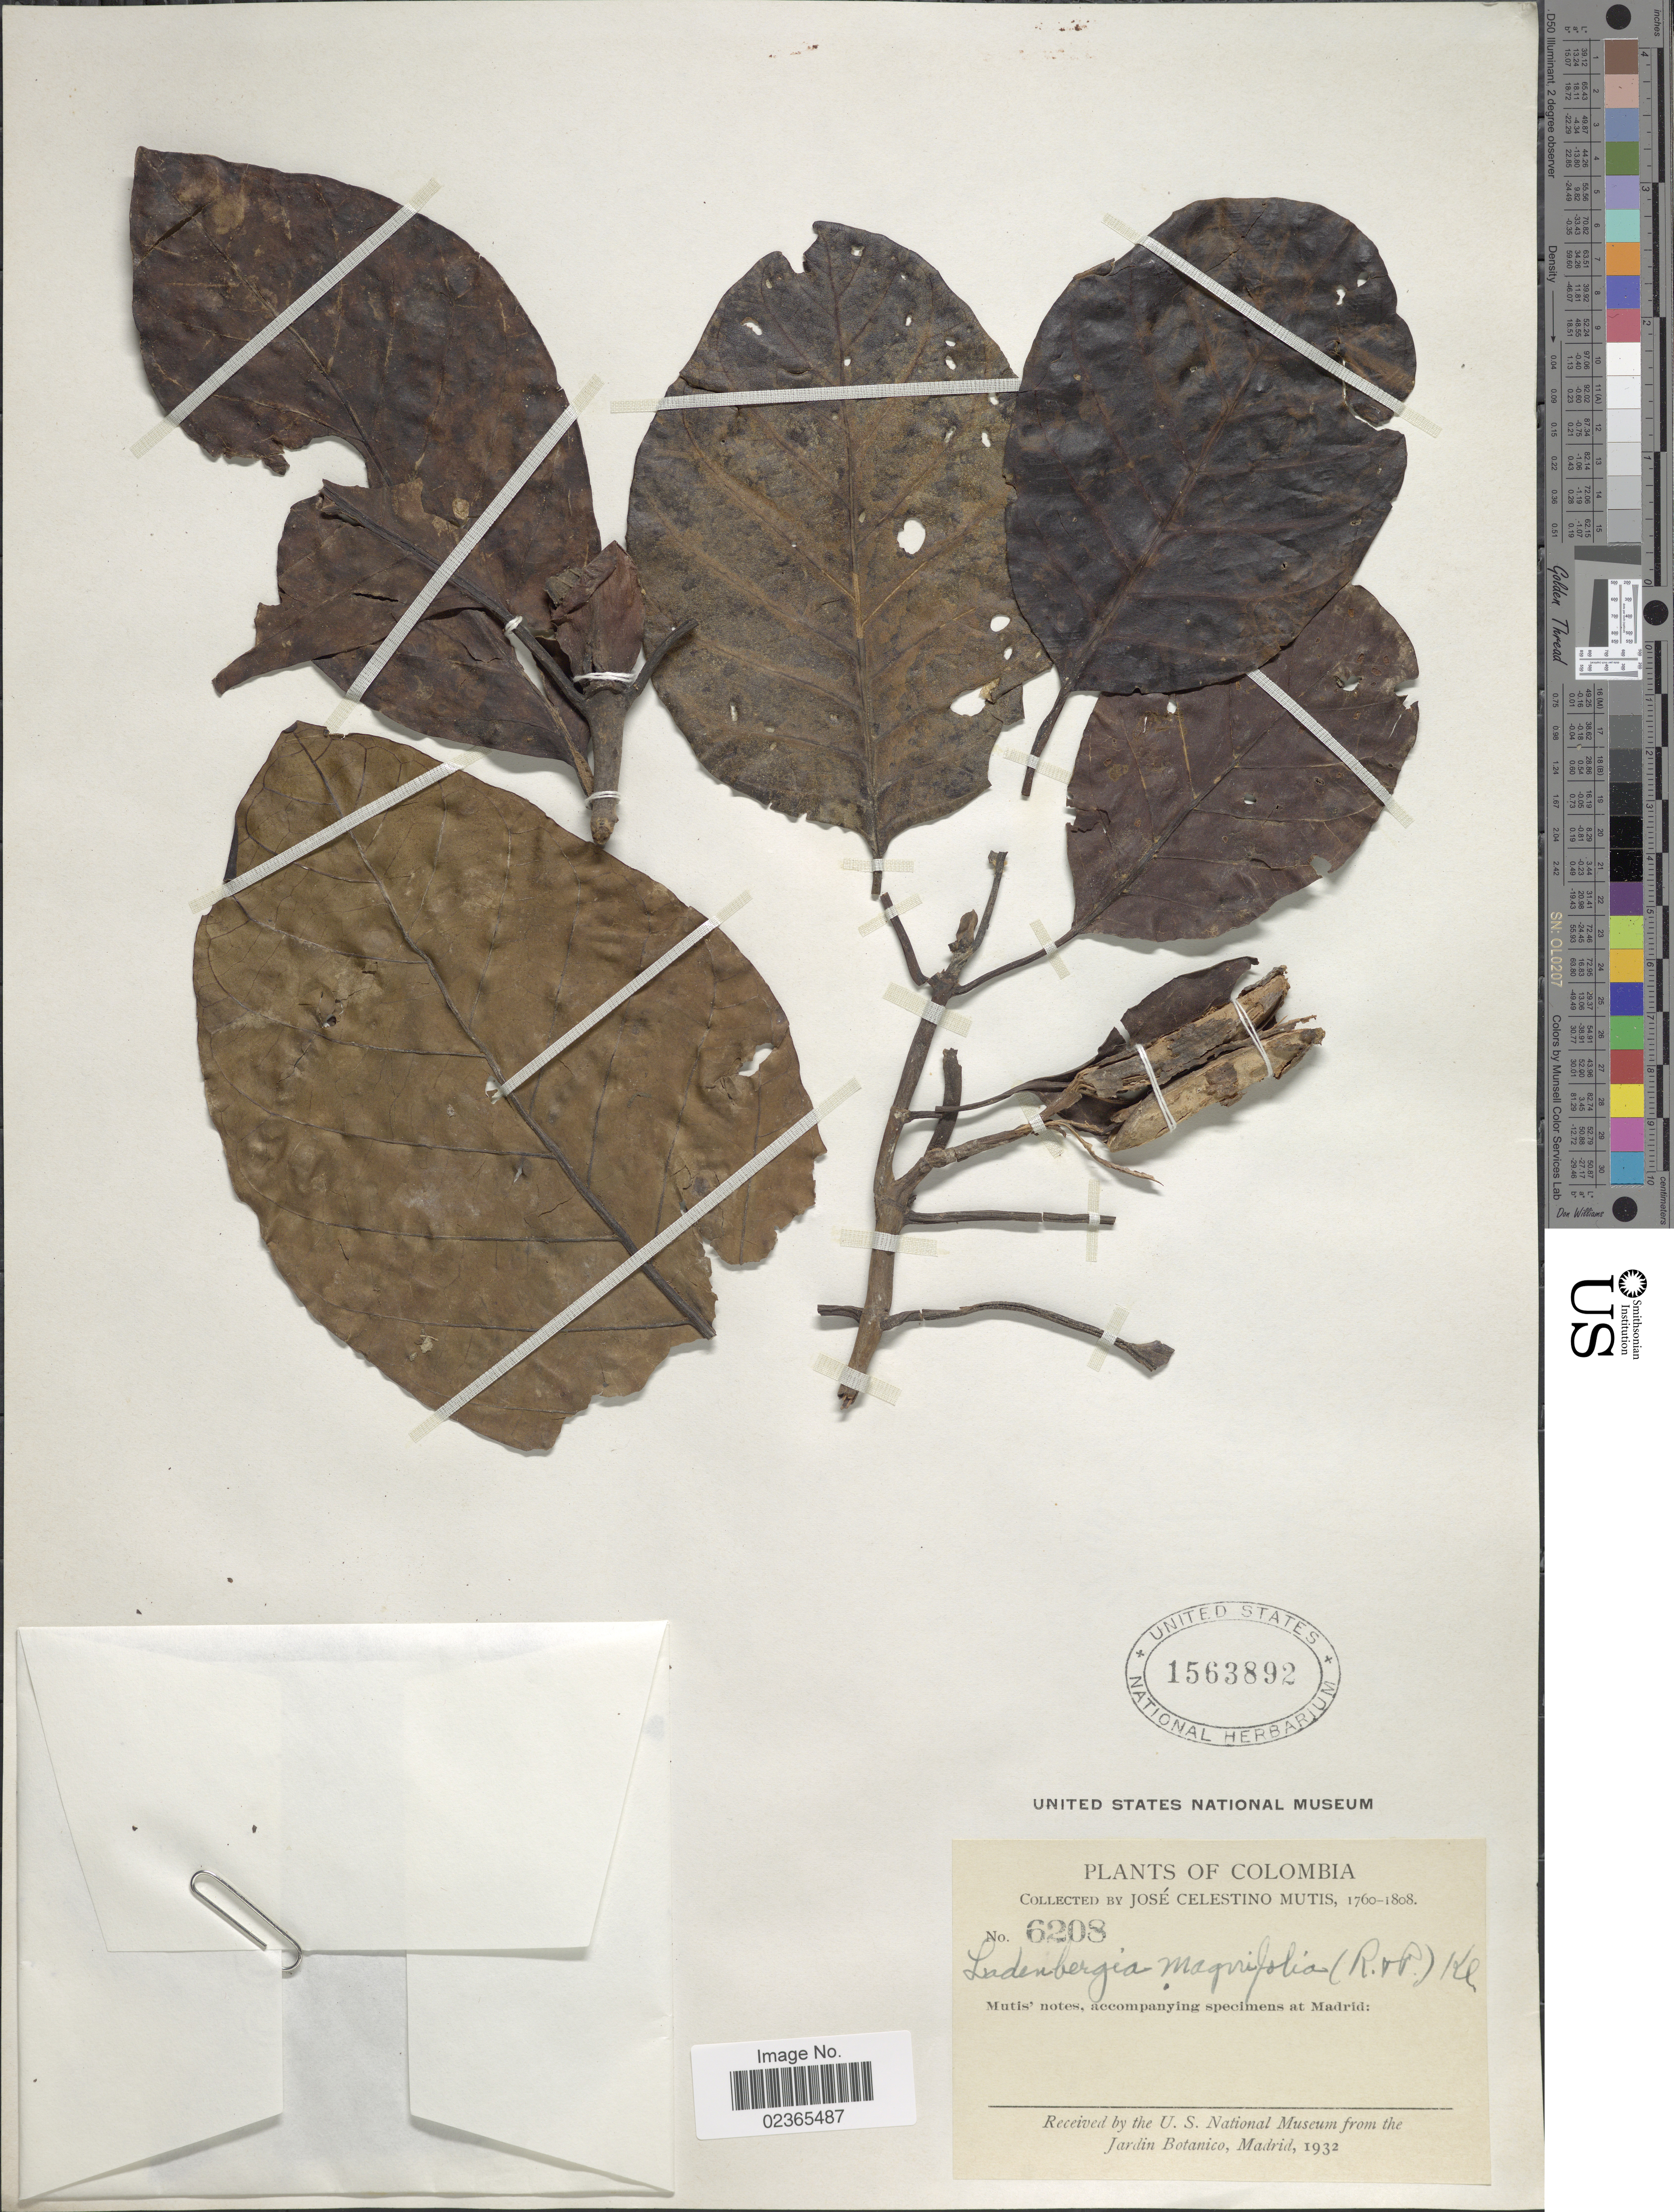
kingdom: Plantae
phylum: Tracheophyta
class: Magnoliopsida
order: Gentianales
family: Rubiaceae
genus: Cascarilla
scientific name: Cascarilla oblongifolia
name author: (Humb. ex Mutis) Wedd.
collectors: J. C. B. Mutis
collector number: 6208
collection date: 1760/1808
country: Colombia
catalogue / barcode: US 1563892